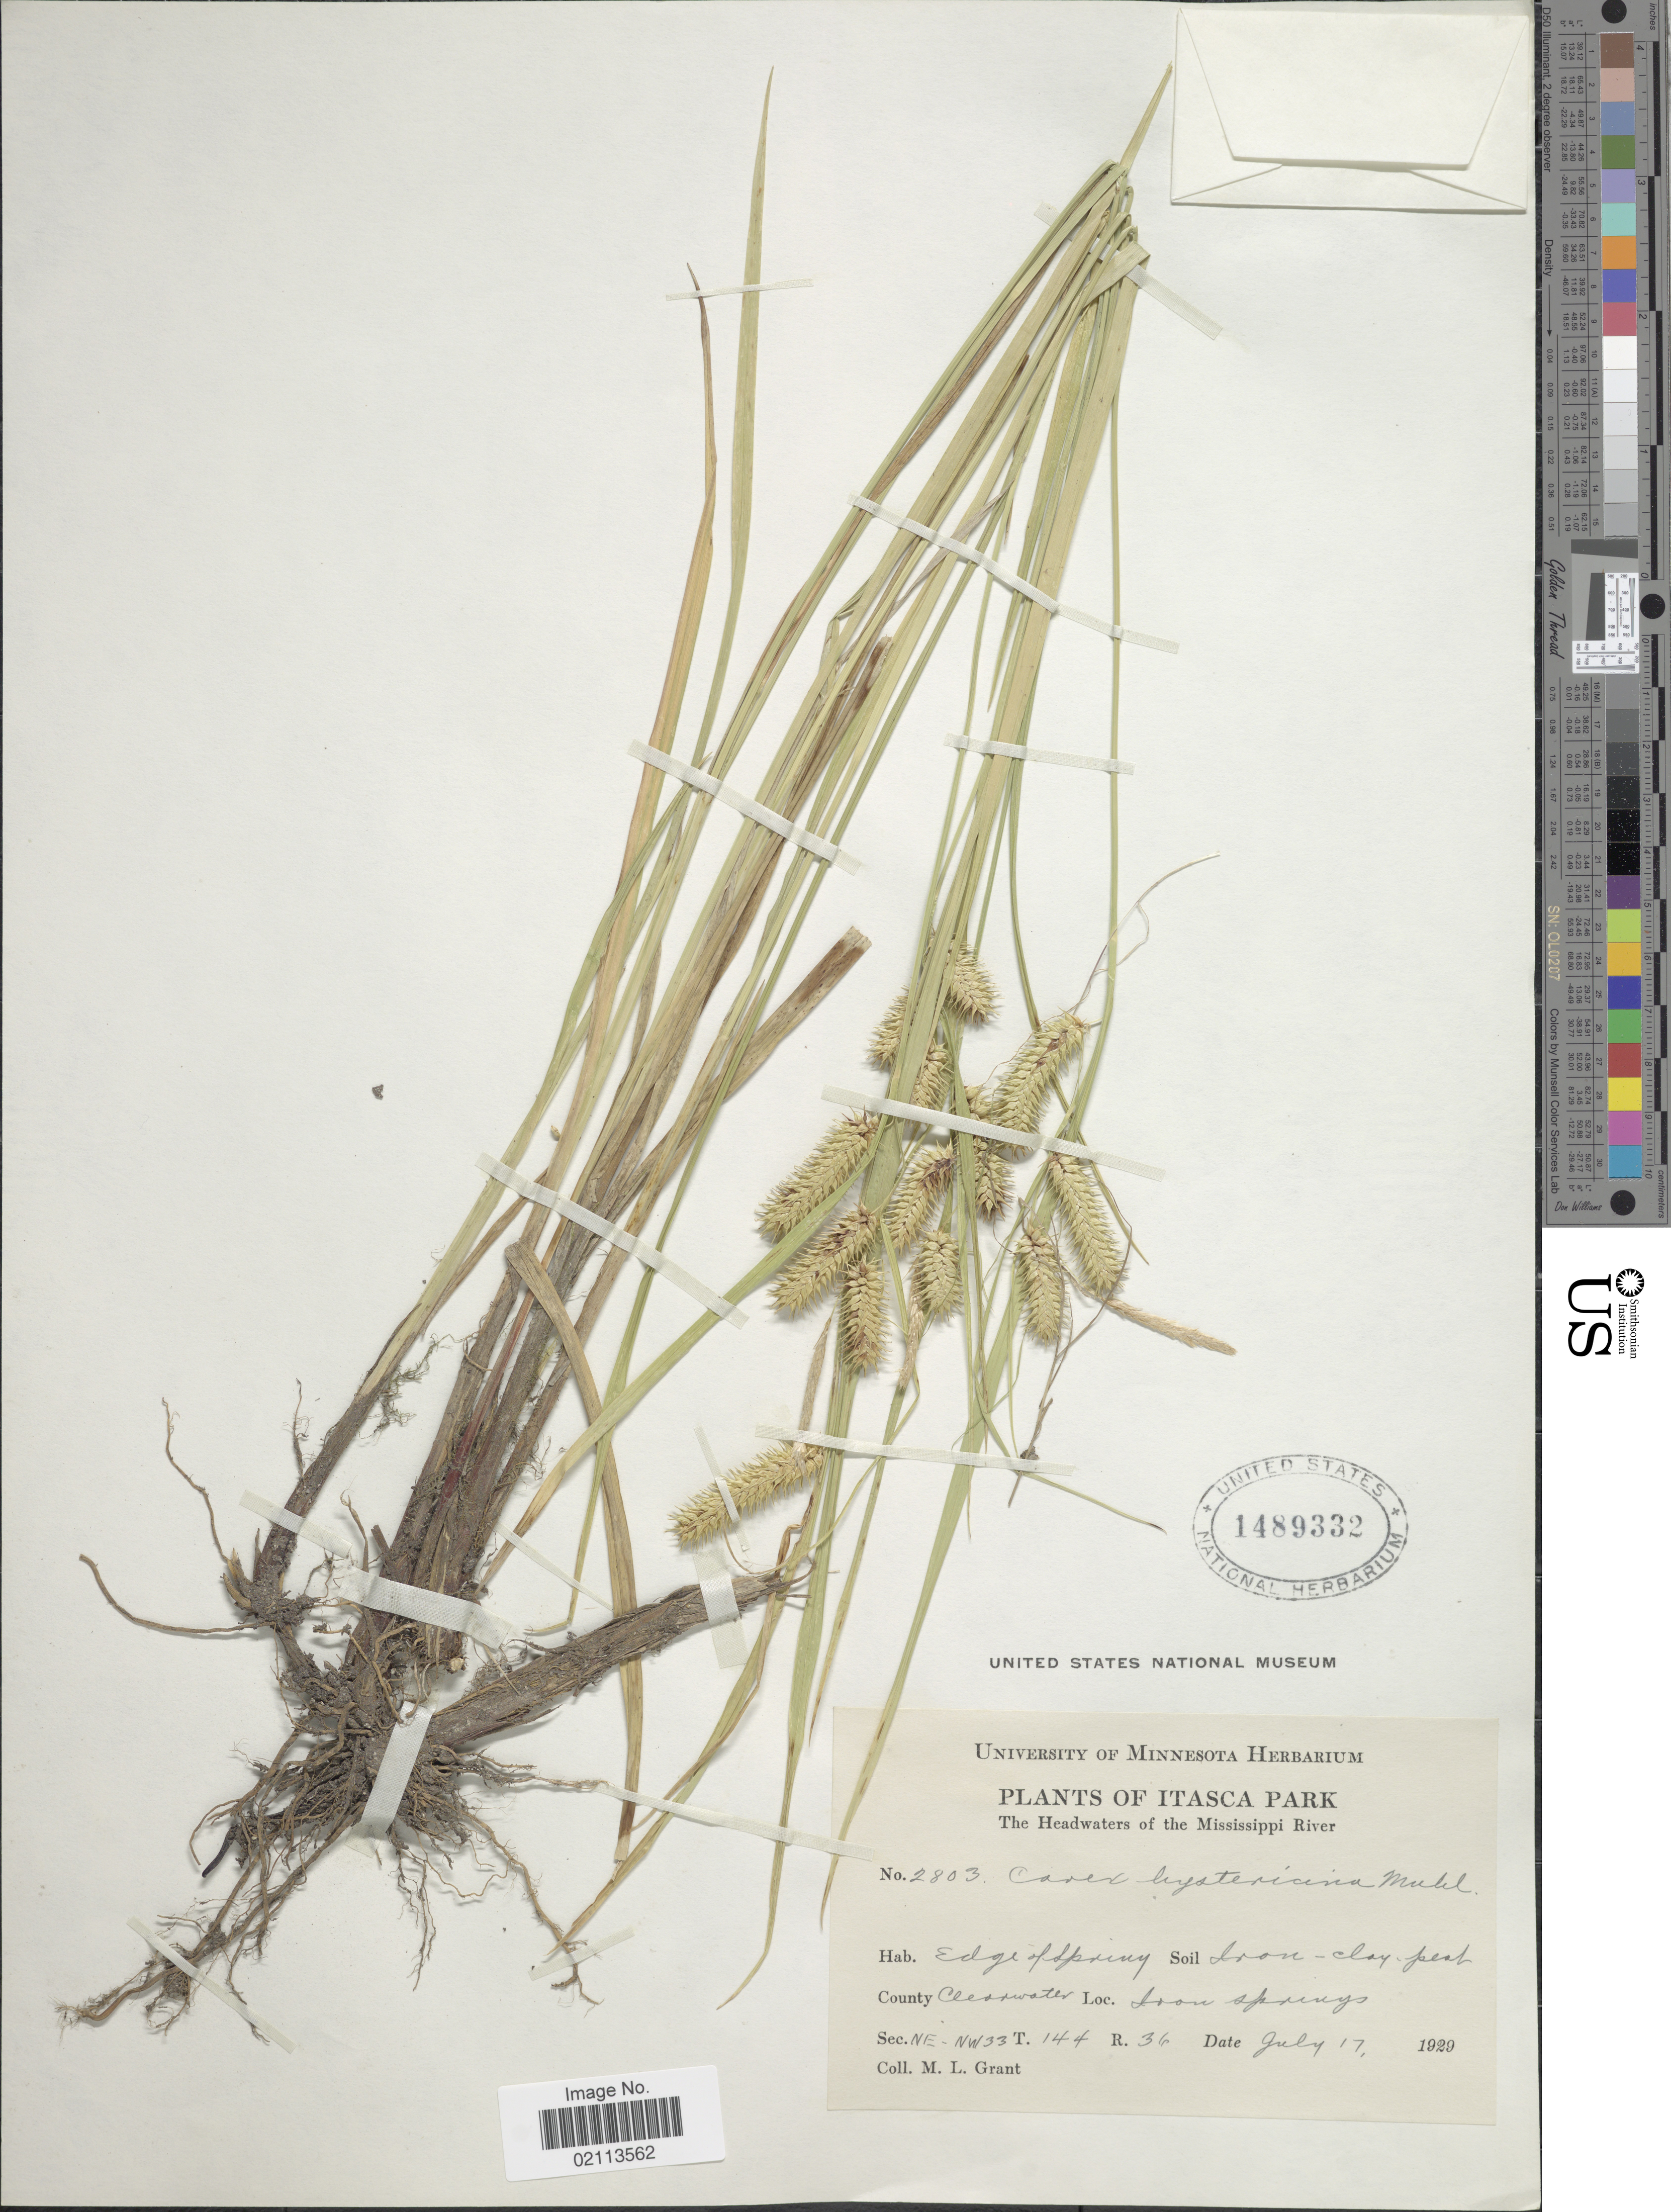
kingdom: Plantae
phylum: Tracheophyta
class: Liliopsida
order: Poales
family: Cyperaceae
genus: Carex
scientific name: Carex hystericina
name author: Muhl. ex Willd.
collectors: M. L. Grant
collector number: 2803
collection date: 1929-07-17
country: United States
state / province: Minnesota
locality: Itasca park, The Headwaters of the Mississippi River, Edge of spring, Soil Iron-clay-peat, County Clearwater, Iron Springs, Sec. NE-NW33 T. 144 R. 36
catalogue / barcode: US 1489332